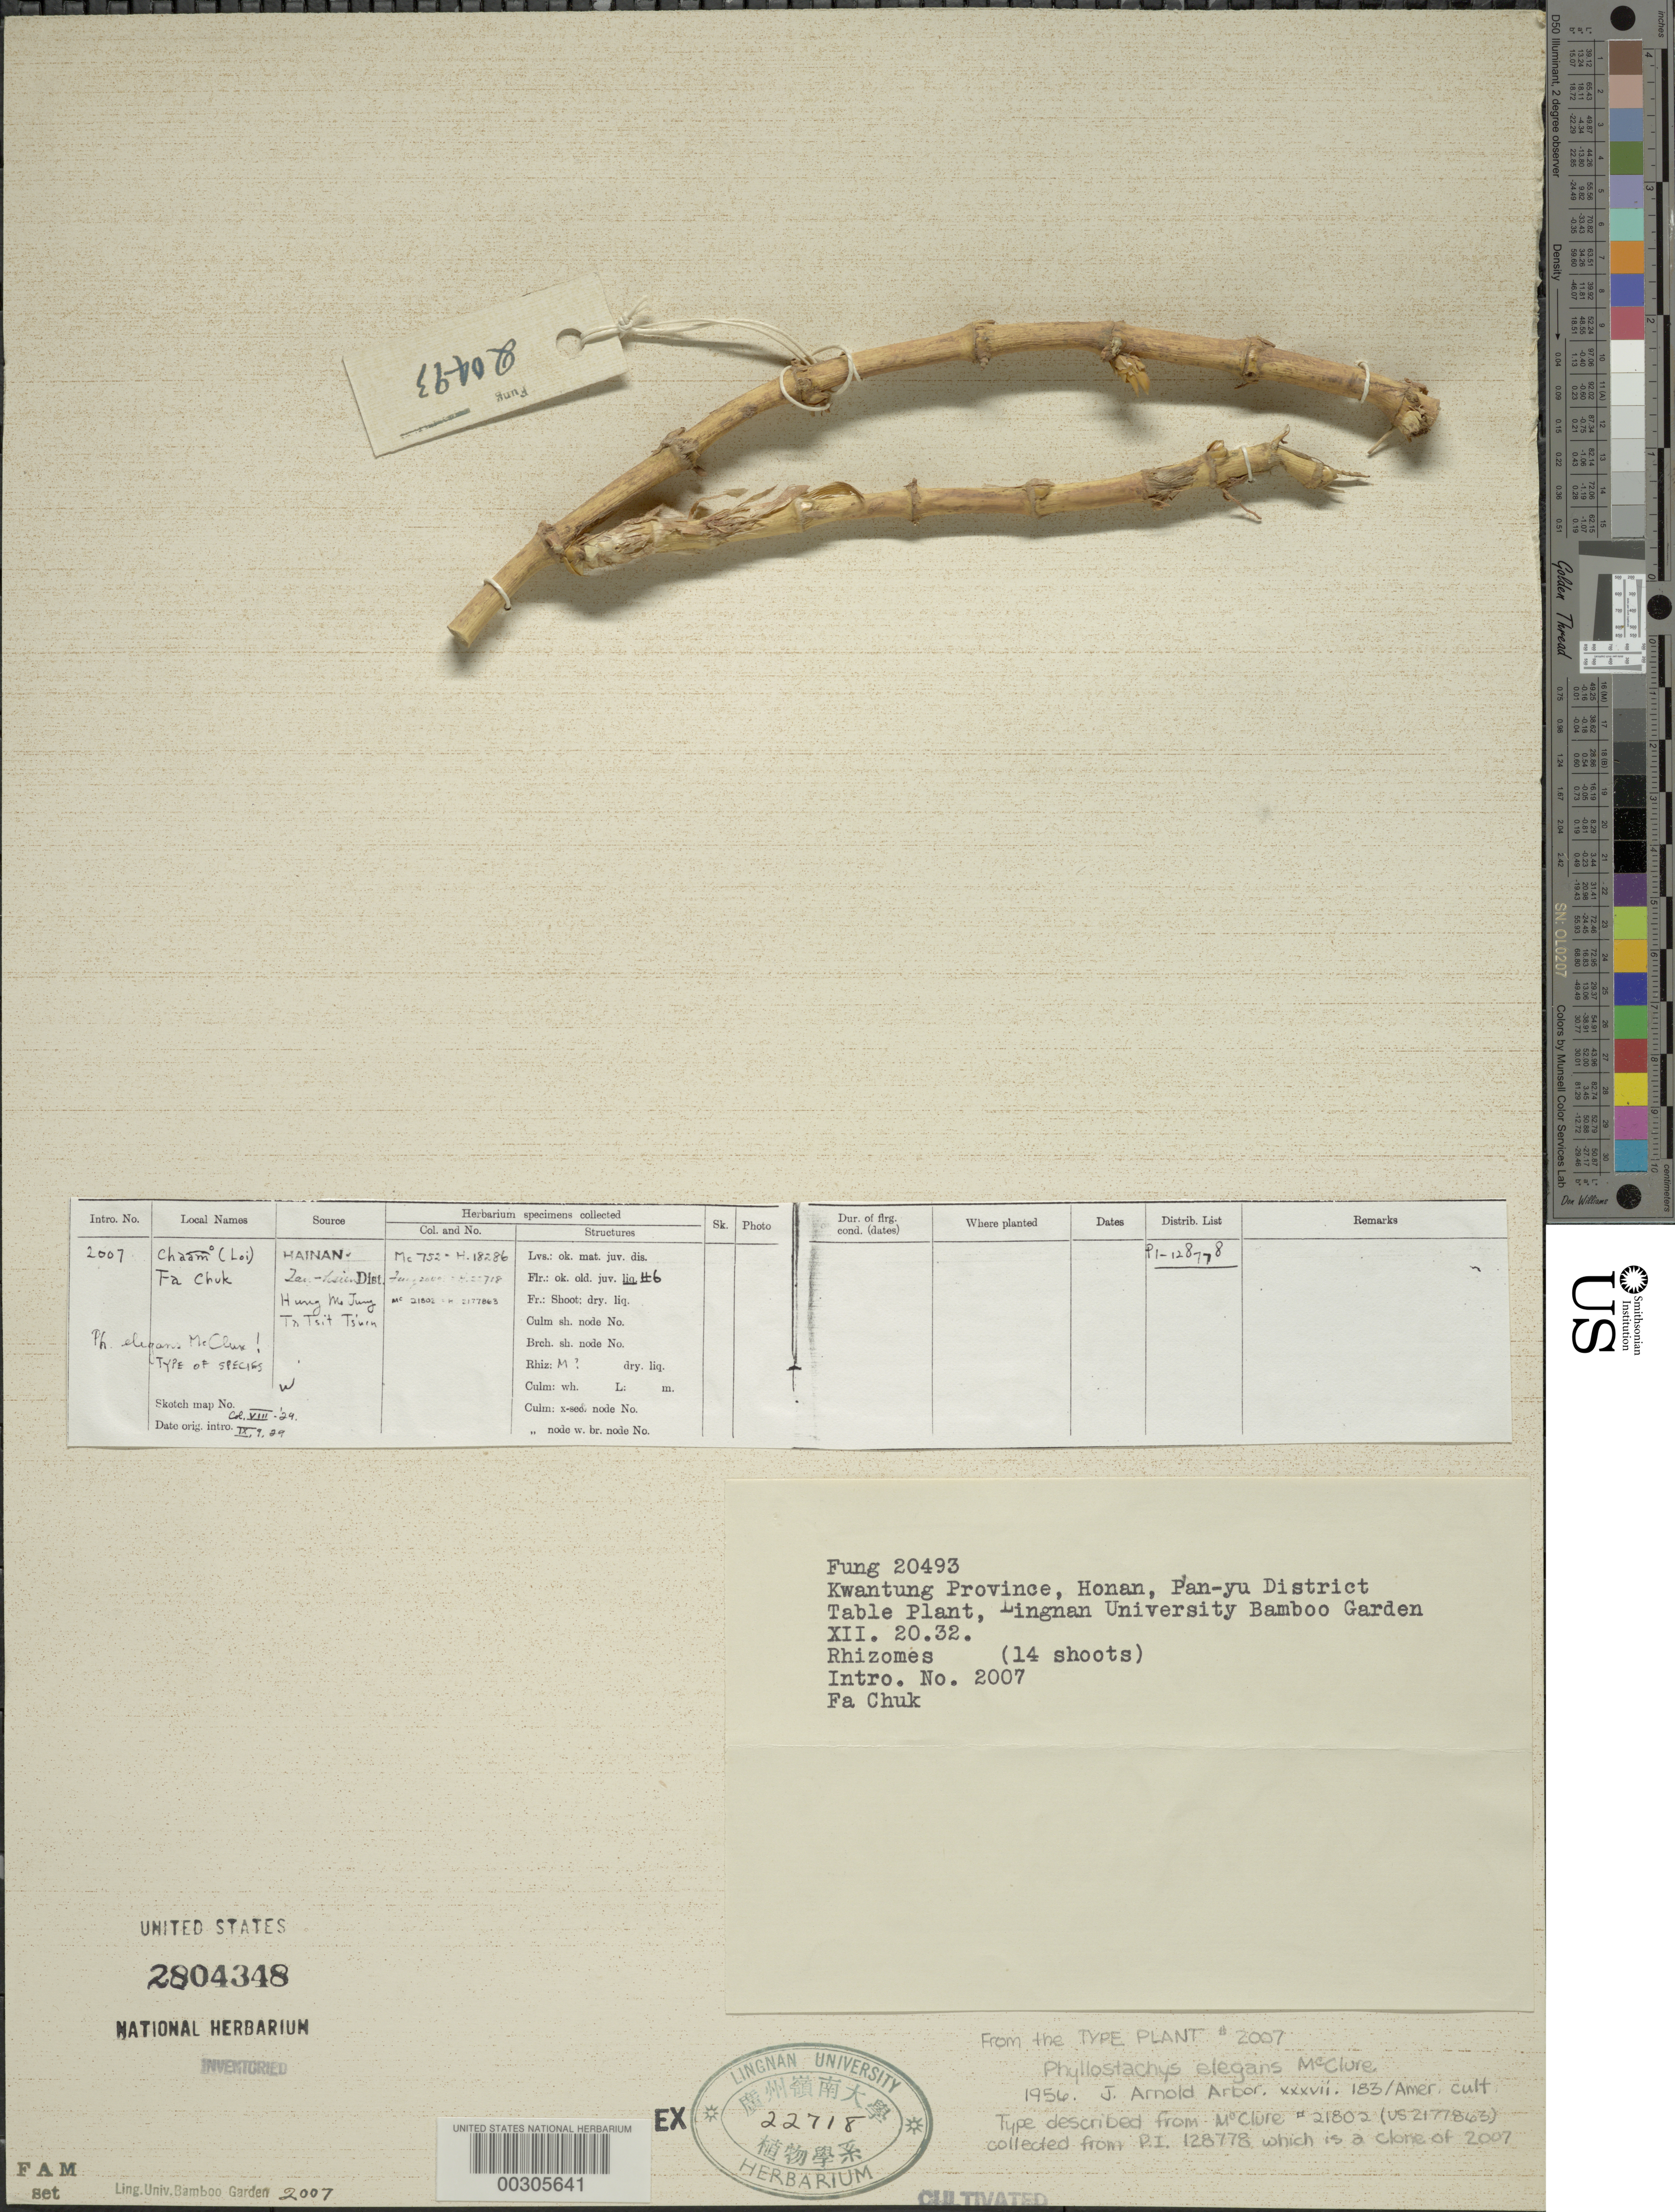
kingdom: Plantae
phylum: Tracheophyta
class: Liliopsida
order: Poales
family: Poaceae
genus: Phyllostachys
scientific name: Phyllostachys elegans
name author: McClure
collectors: H. L. Fung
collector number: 20493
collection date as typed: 20 Dec 1932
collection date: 1932-12-20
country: China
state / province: Guangdong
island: Honam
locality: Lingnan University Bamboo Garden, Honan, Pan-yu District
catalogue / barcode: US 2804348